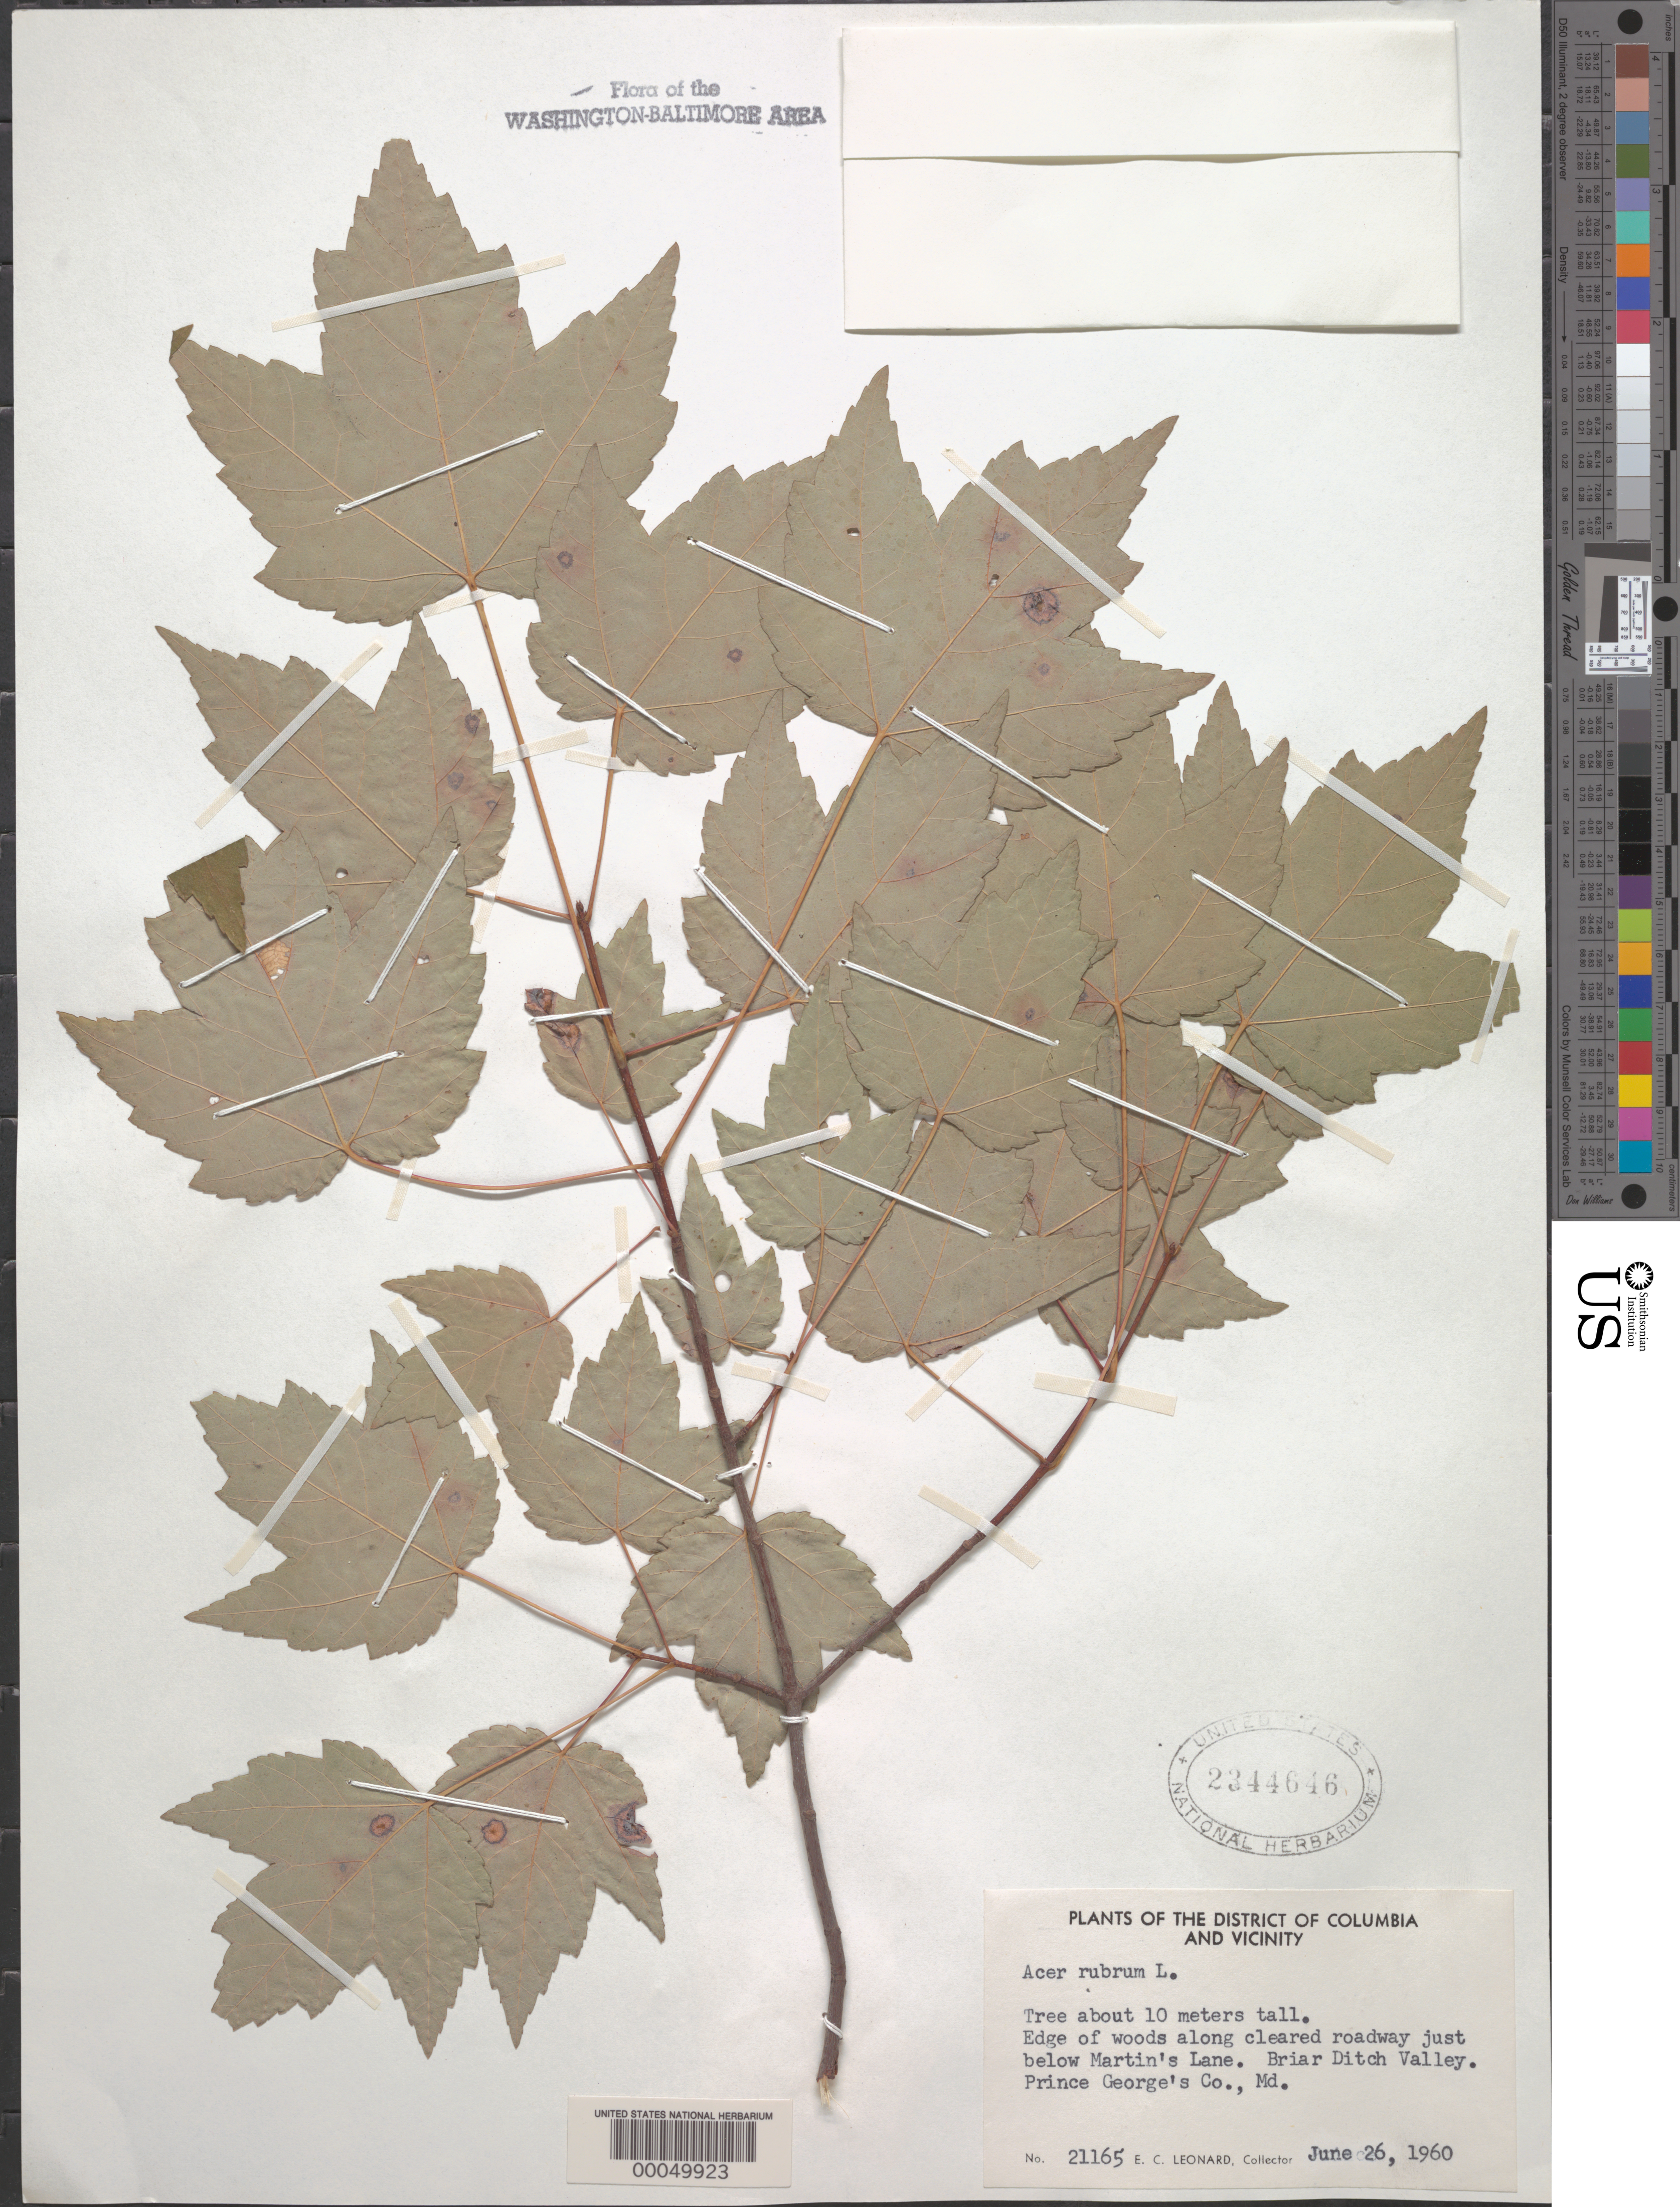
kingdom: Plantae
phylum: Tracheophyta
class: Magnoliopsida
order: Sapindales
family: Sapindaceae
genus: Acer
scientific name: Acer rubrum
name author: L.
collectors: E. C. Leonard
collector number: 21165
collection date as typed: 26 Jun 1960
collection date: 1960-06-26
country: United States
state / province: Maryland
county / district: Prince George's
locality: Below Martins Lane, Briar Ditch Valley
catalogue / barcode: US 2344646